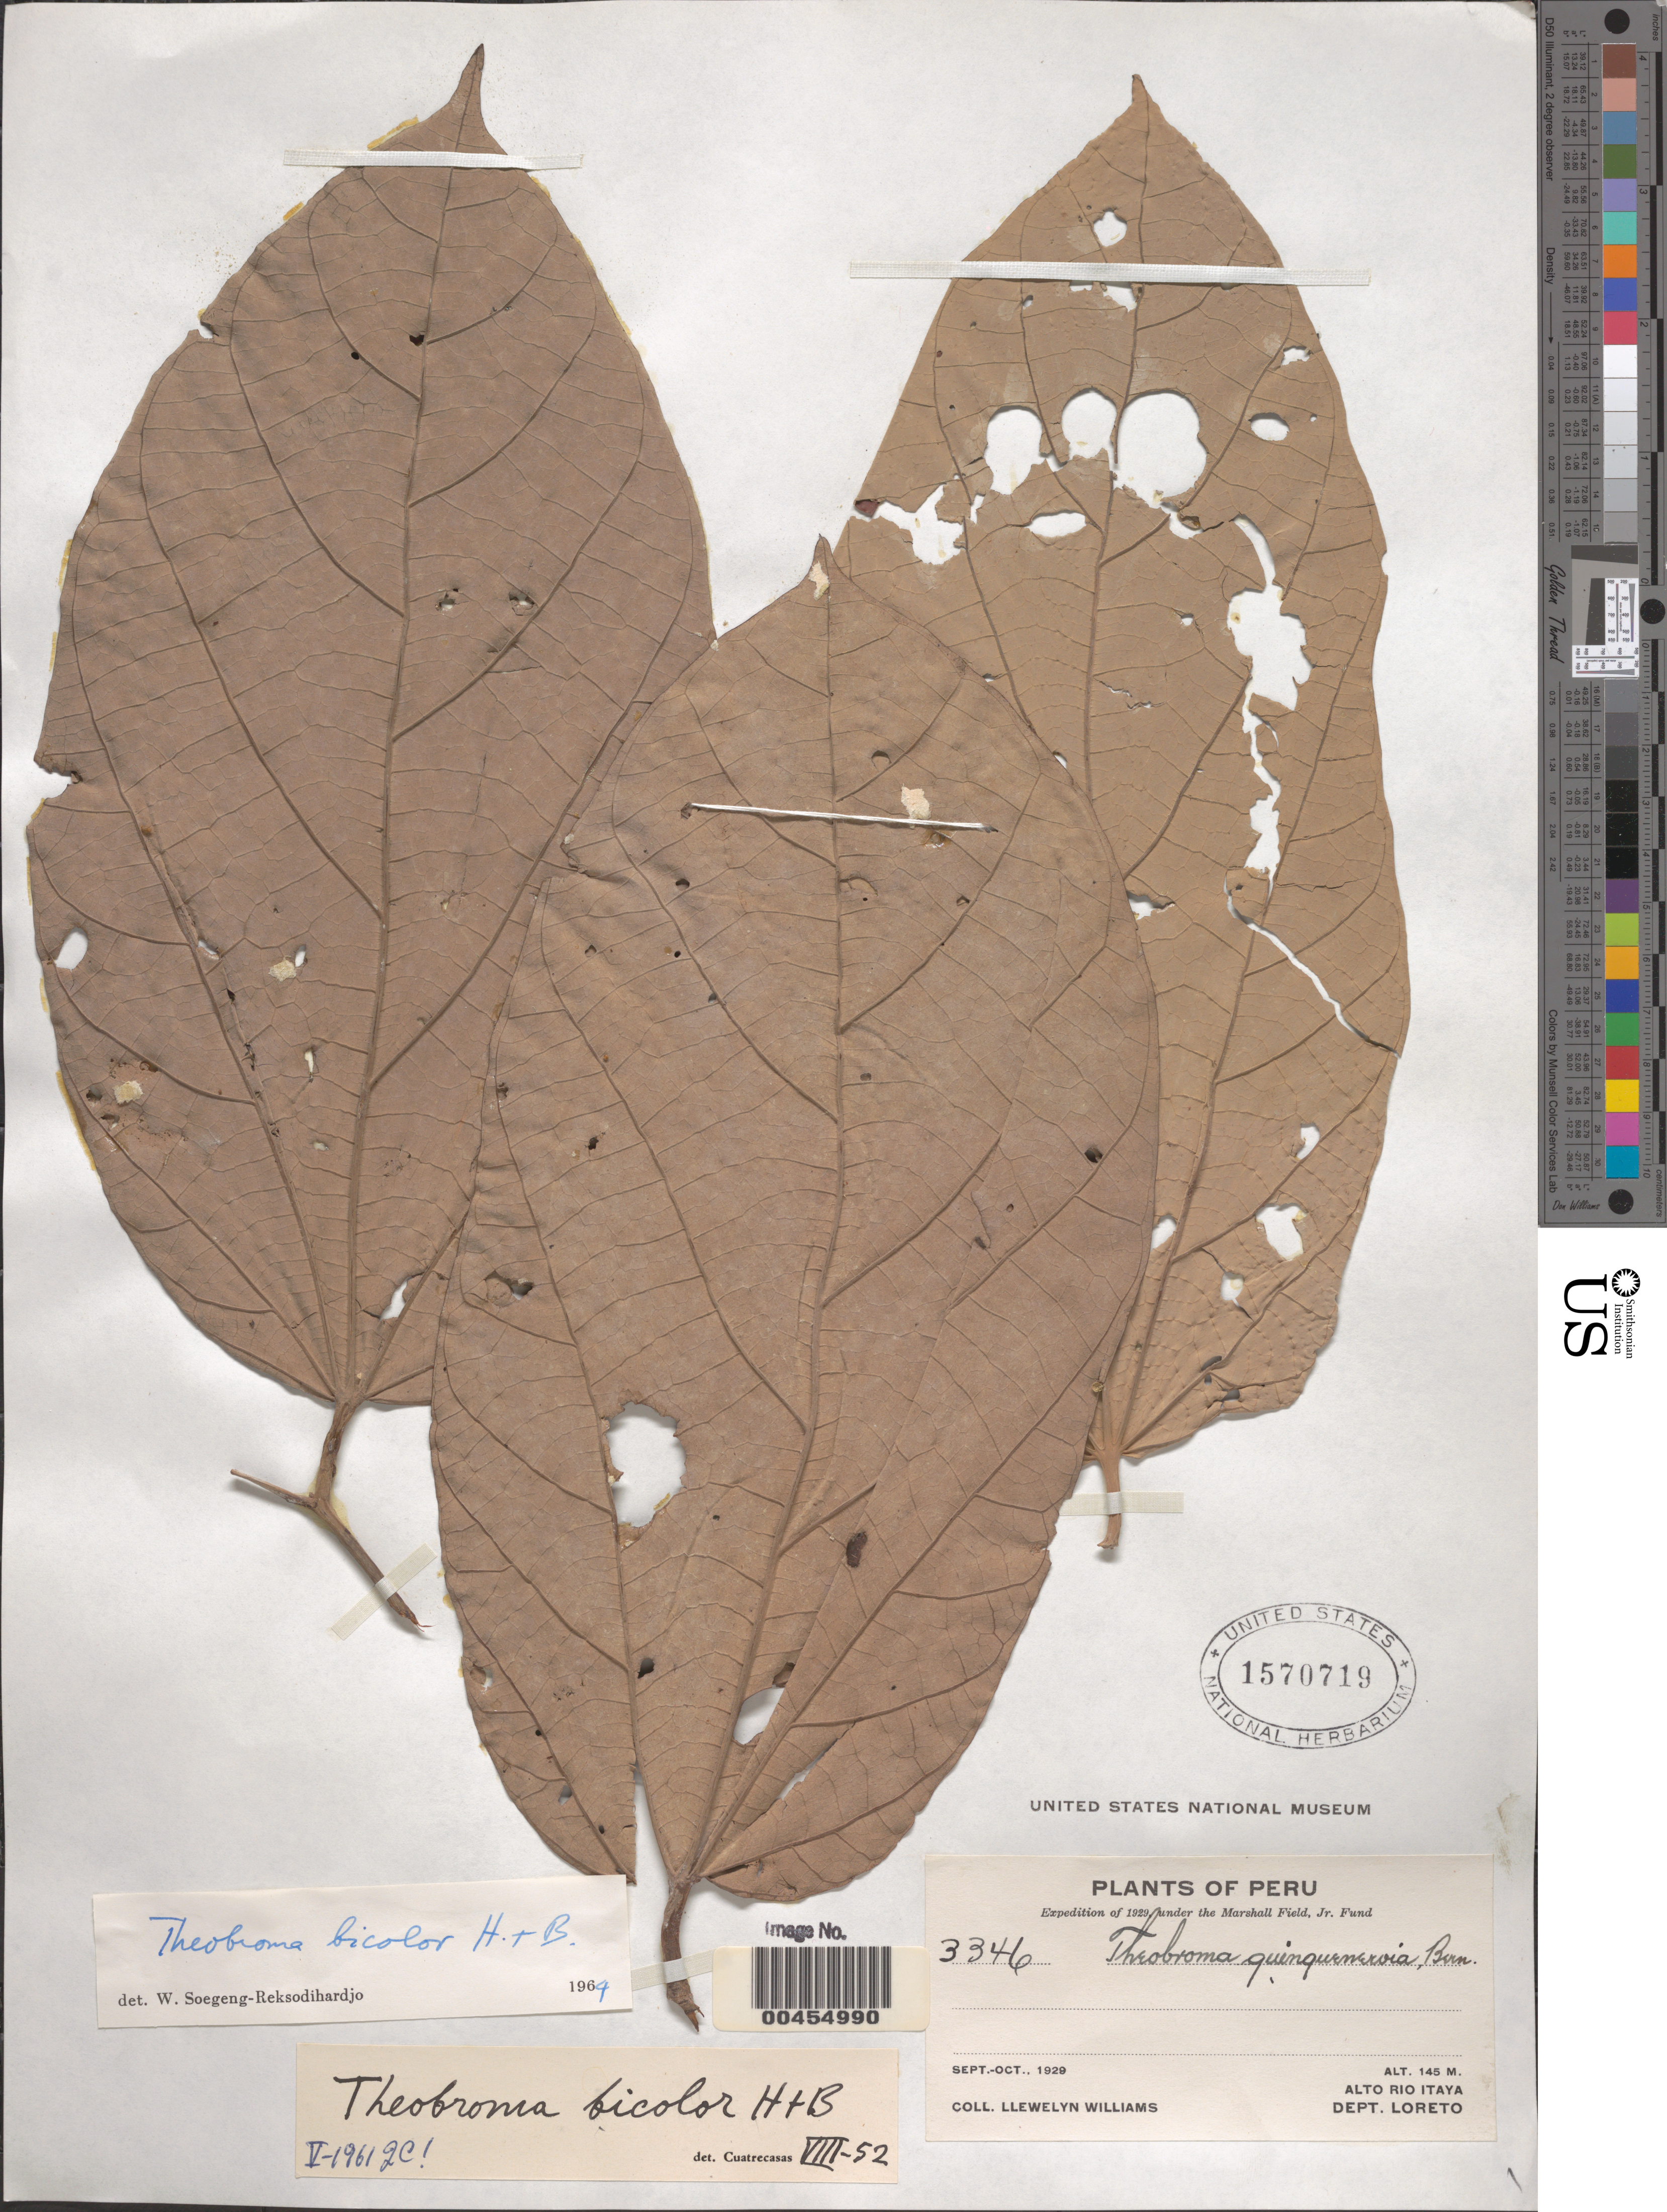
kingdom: Plantae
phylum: Tracheophyta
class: Magnoliopsida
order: Malvales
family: Malvaceae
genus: Theobroma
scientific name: Theobroma bicolor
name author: Bonpl.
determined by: Dorr, L. J., (BOT), Smithsonian Institution - National Museum of Natural History (UNITED STATES)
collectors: Ll. Williams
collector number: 3346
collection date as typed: Sep 1929 to -- Oct 1929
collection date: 1929-09/1929-10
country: Peru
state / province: Loreto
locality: Alto Río Itaya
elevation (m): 145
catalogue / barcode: US 1570719